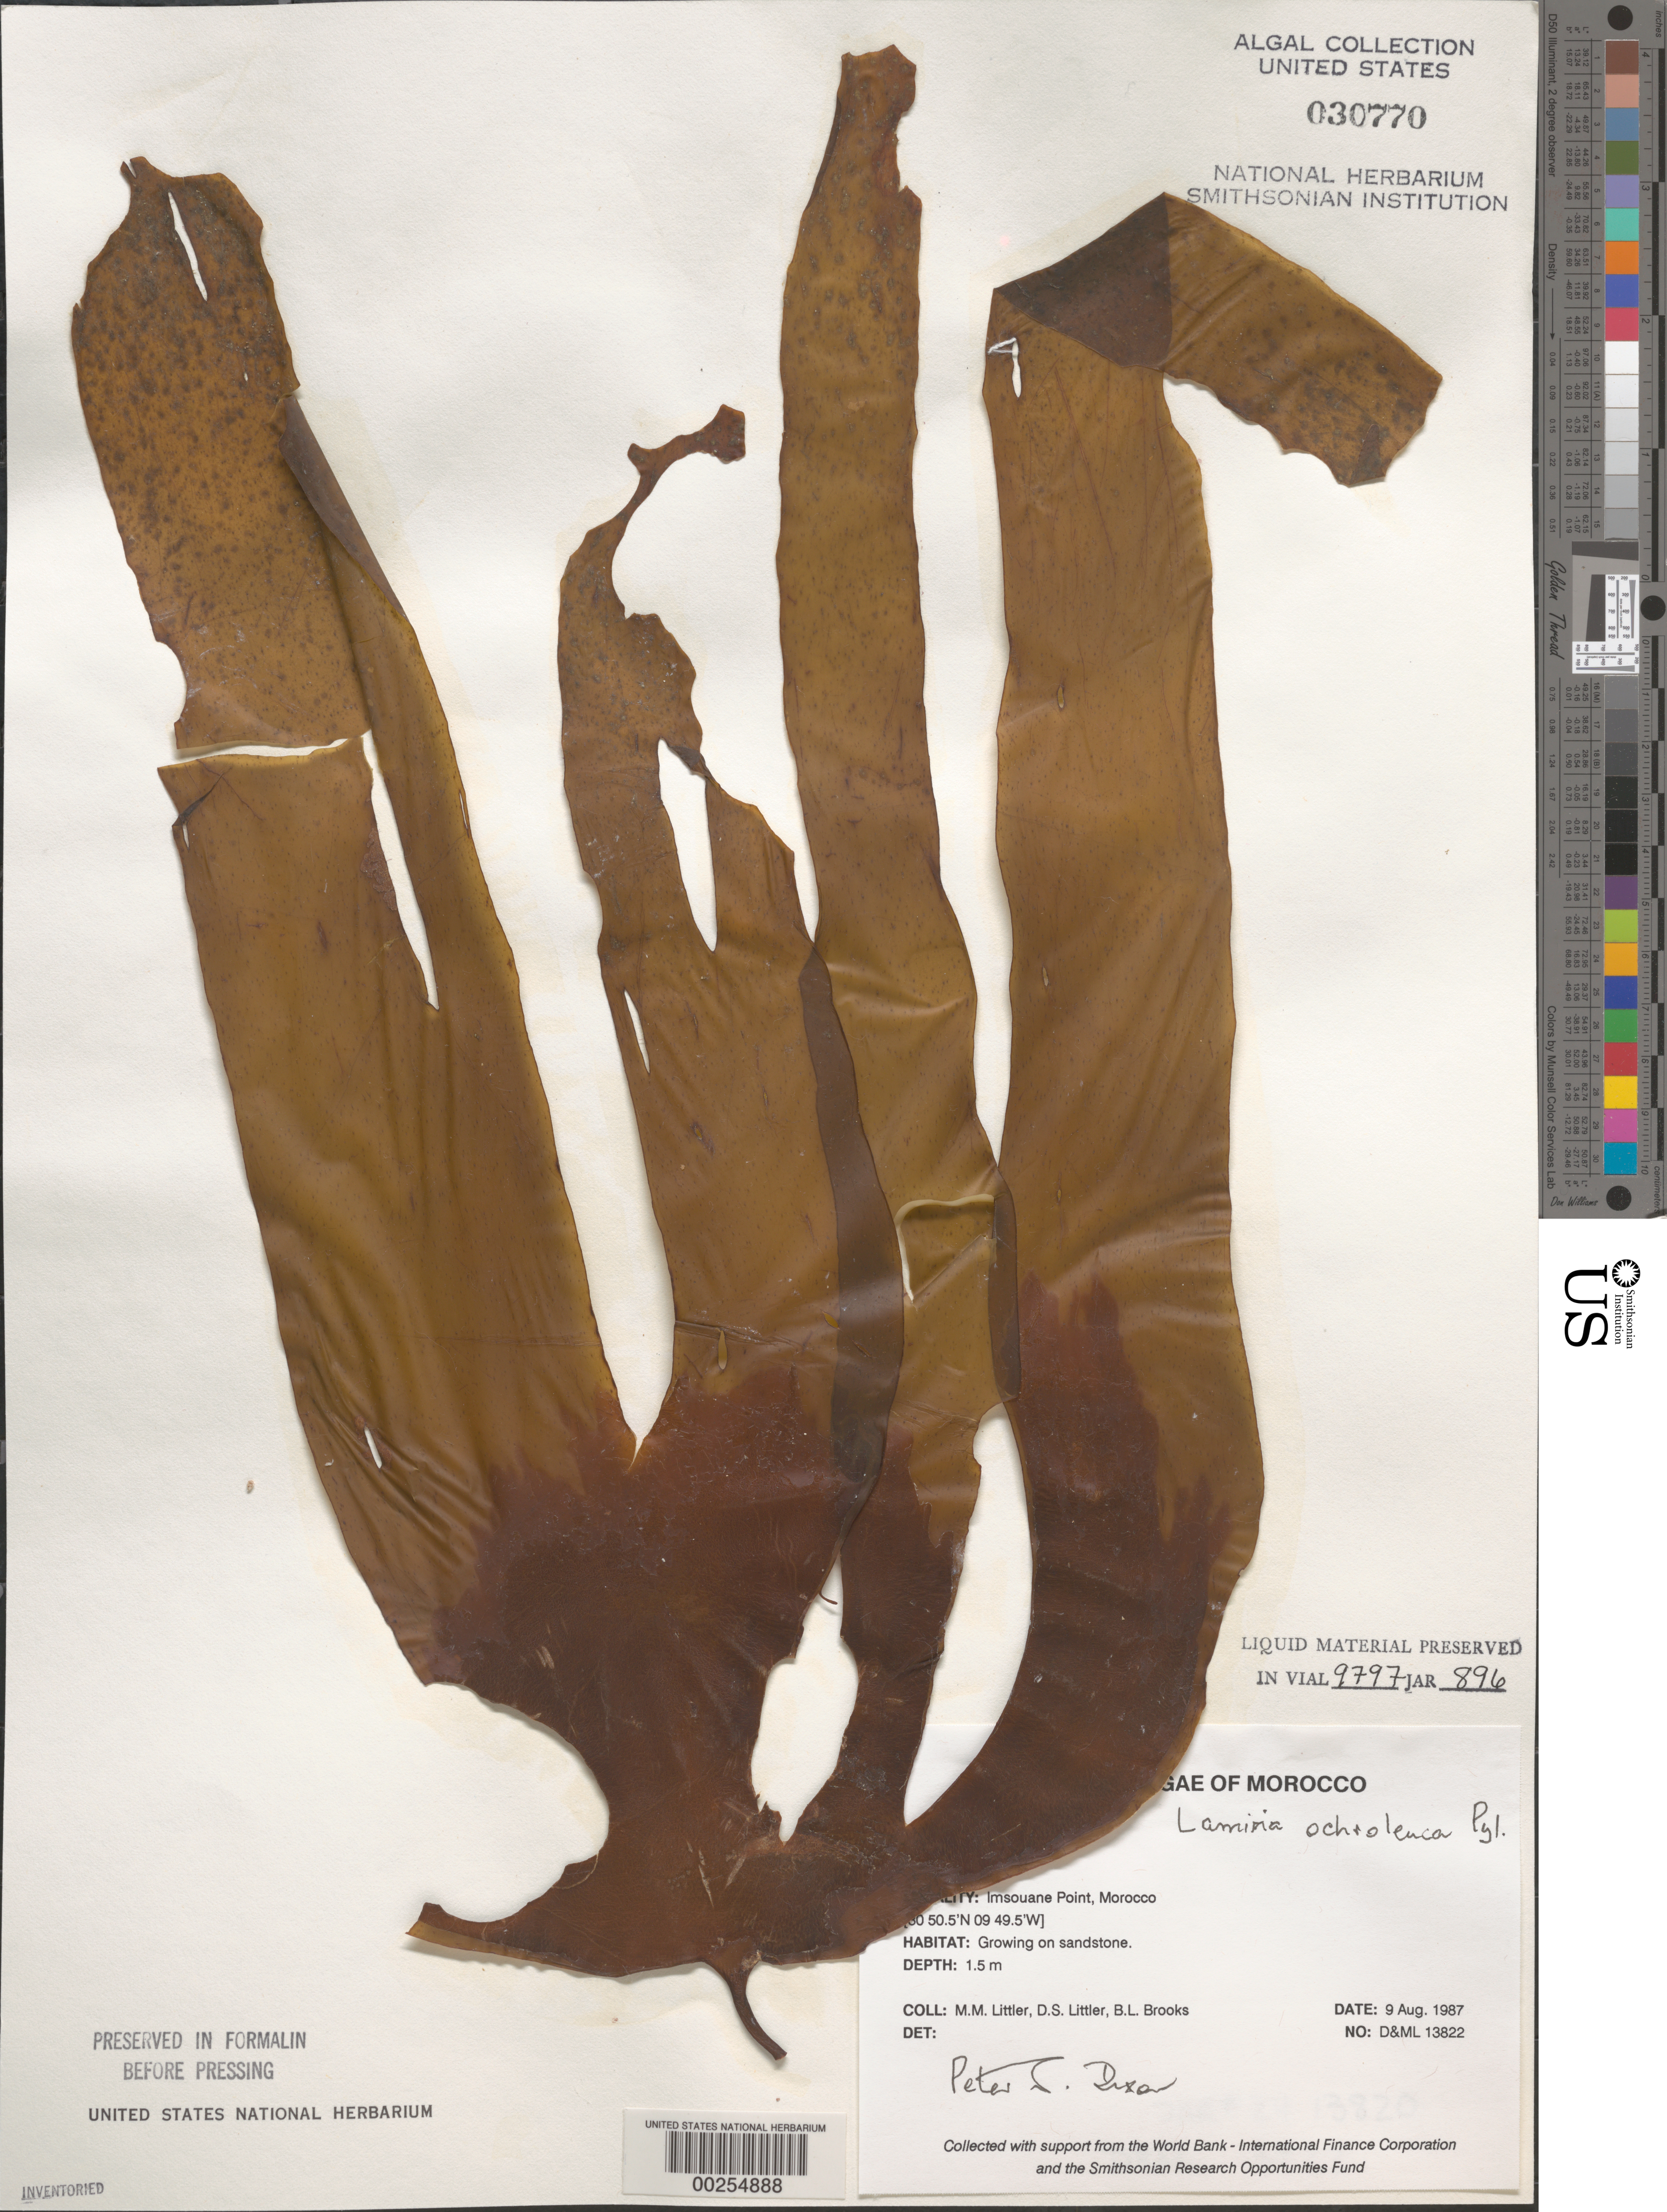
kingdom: Chromista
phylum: Ochrophyta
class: Phaeophyceae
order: Laminariales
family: Laminariaceae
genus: Laminaria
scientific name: Laminaria ochroleuca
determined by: Dixon, P. S.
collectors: M. M. Littler, D. S. Littler & B. Brooks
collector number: D&ML 13822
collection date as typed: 09 Aug 1987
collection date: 1987-08-09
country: Morocco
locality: Imsouane Point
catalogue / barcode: US 30770